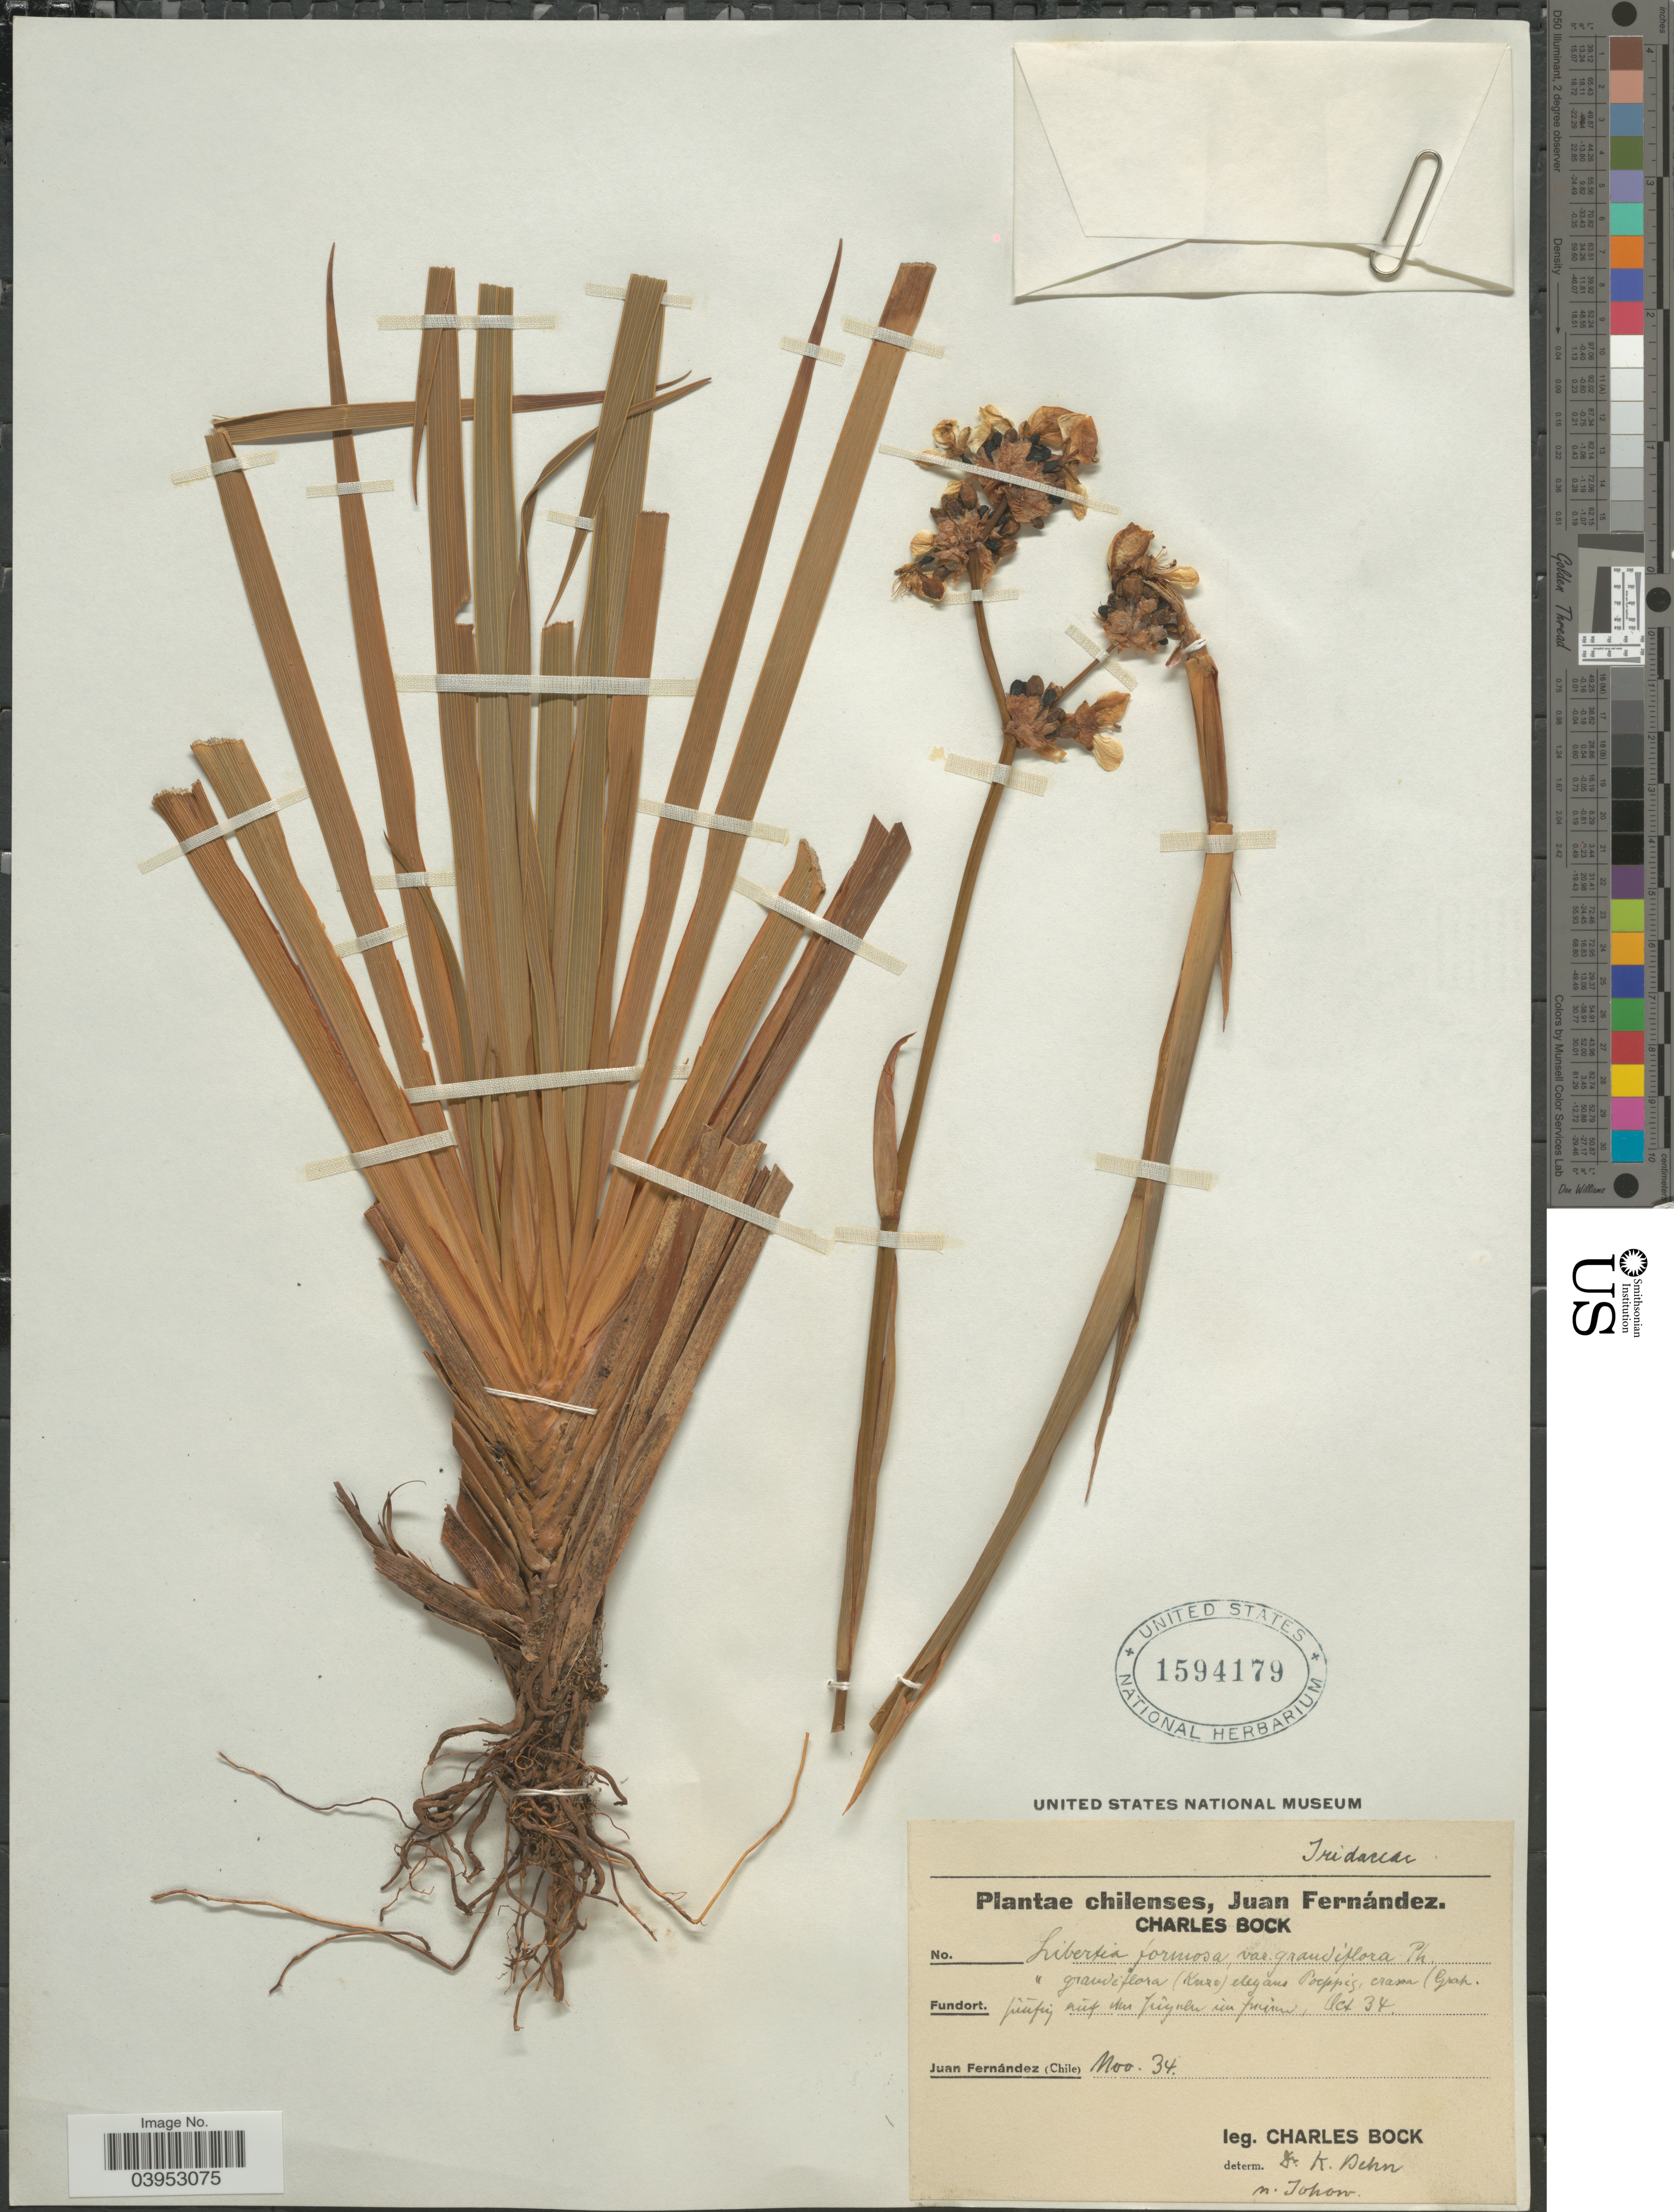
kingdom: Plantae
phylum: Tracheophyta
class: Liliopsida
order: Asparagales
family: Iridaceae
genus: Libertia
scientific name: Libertia chilensis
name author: (Molina) Gunckel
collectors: C. Bock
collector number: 34?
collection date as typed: Transcribed d/m/y: /10/34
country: Chile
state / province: Valparaíso (V)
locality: Juan Fernández.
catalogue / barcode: US 1594179